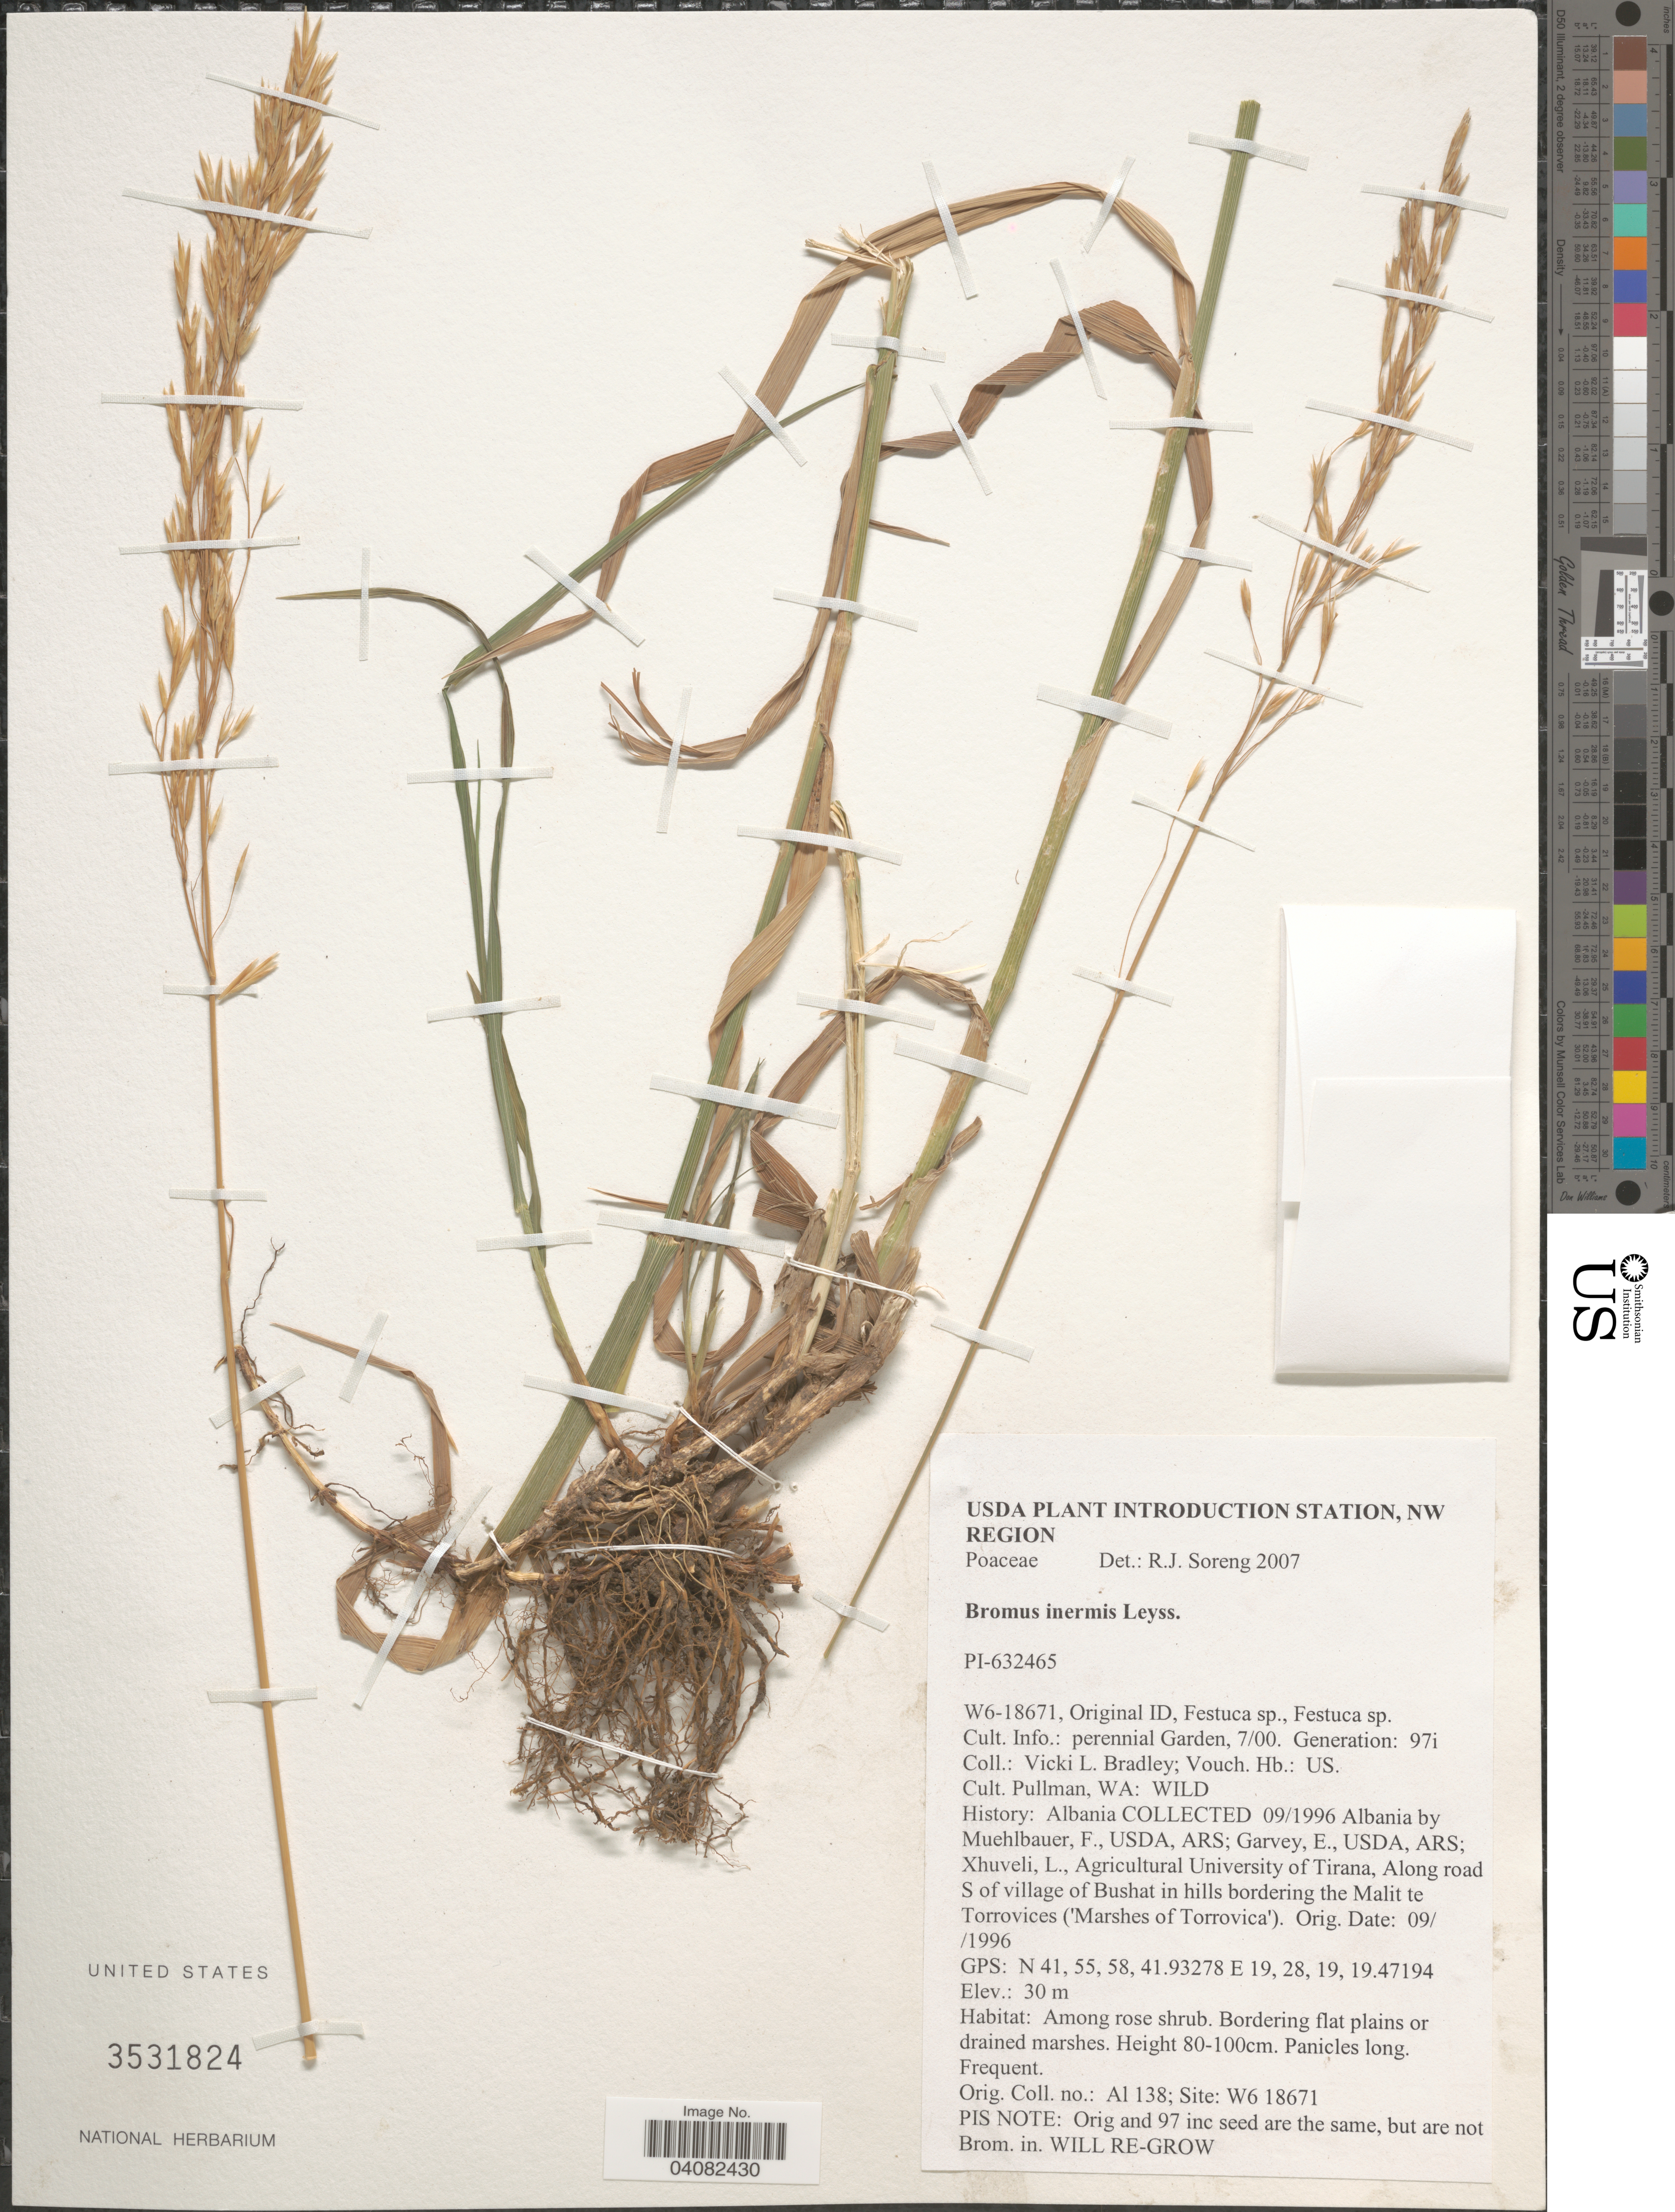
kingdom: Plantae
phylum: Tracheophyta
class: Liliopsida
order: Poales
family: Poaceae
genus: Bromus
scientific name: Bromus inermis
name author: Leyss.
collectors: V. Bradley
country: United States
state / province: Washington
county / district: Whitman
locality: Pullman.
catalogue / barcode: US 3531824